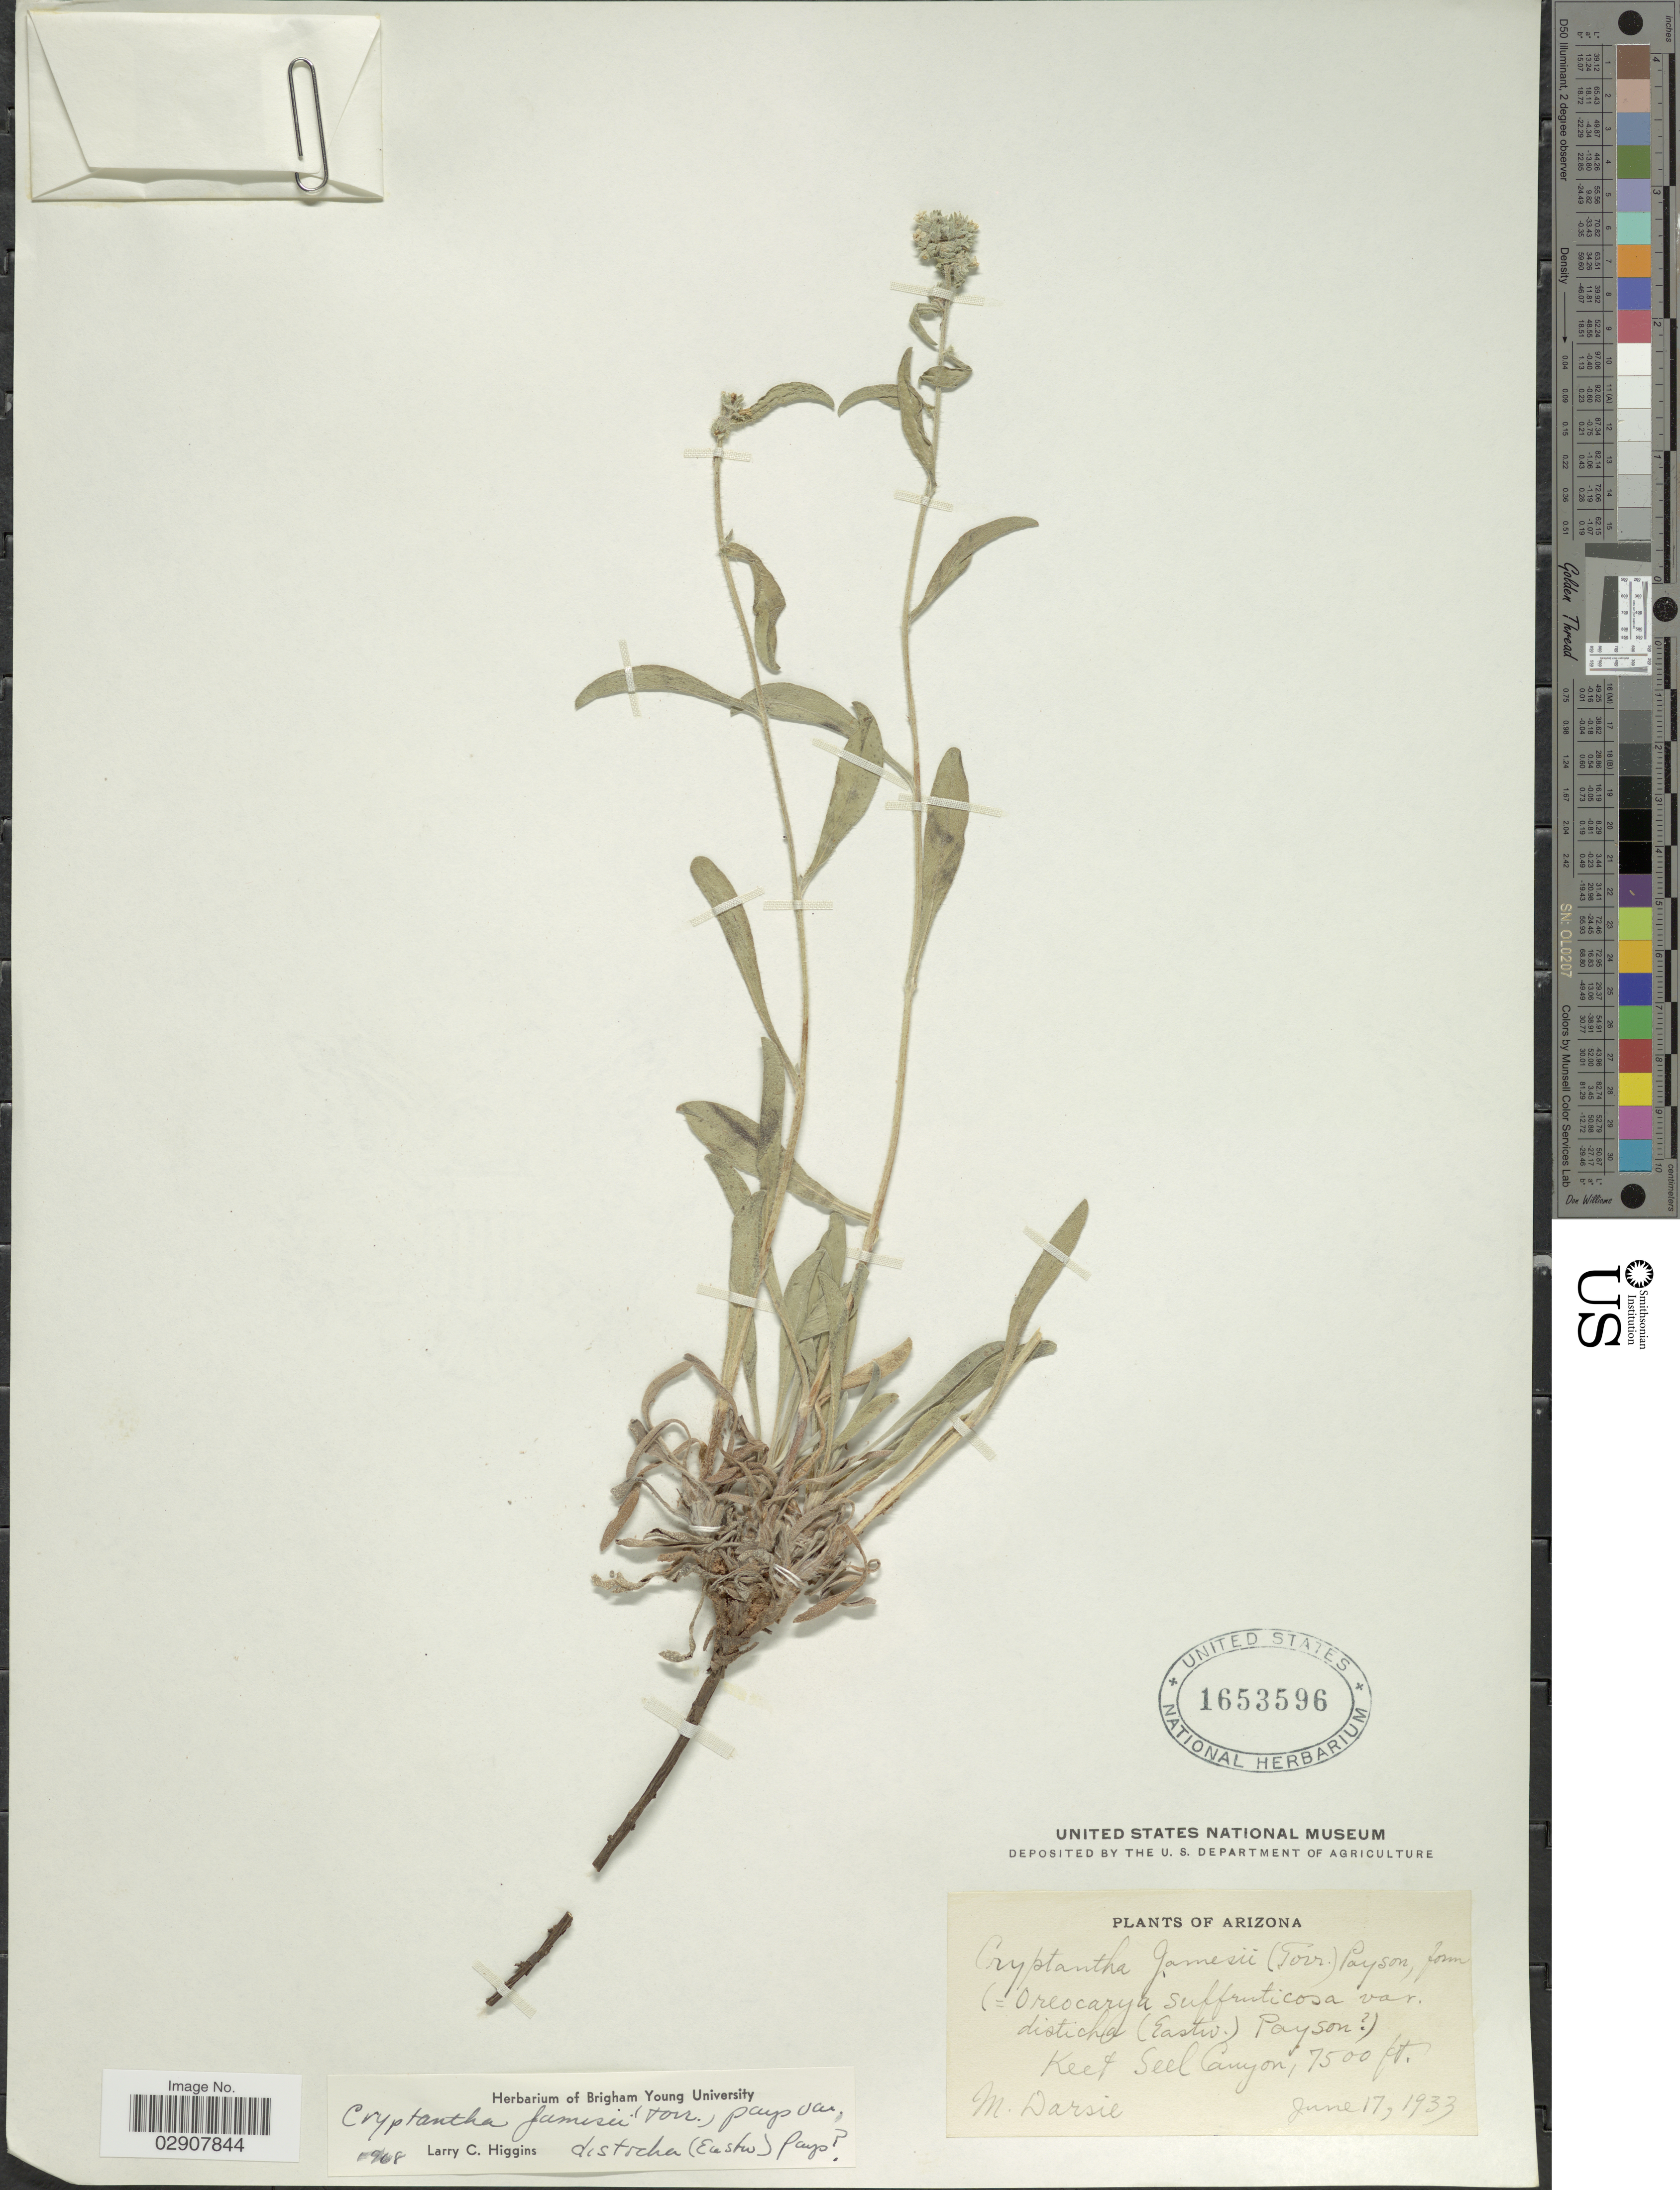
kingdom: Plantae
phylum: Tracheophyta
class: Magnoliopsida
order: Boraginales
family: Boraginaceae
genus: Cryptantha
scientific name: Cryptantha jamesii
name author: (Torr.) Payson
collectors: M. Darsie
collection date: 1933-06-17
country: United States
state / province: Arizona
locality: Keet Seel Canyon, Arizona.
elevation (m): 2286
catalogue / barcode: US 1653596